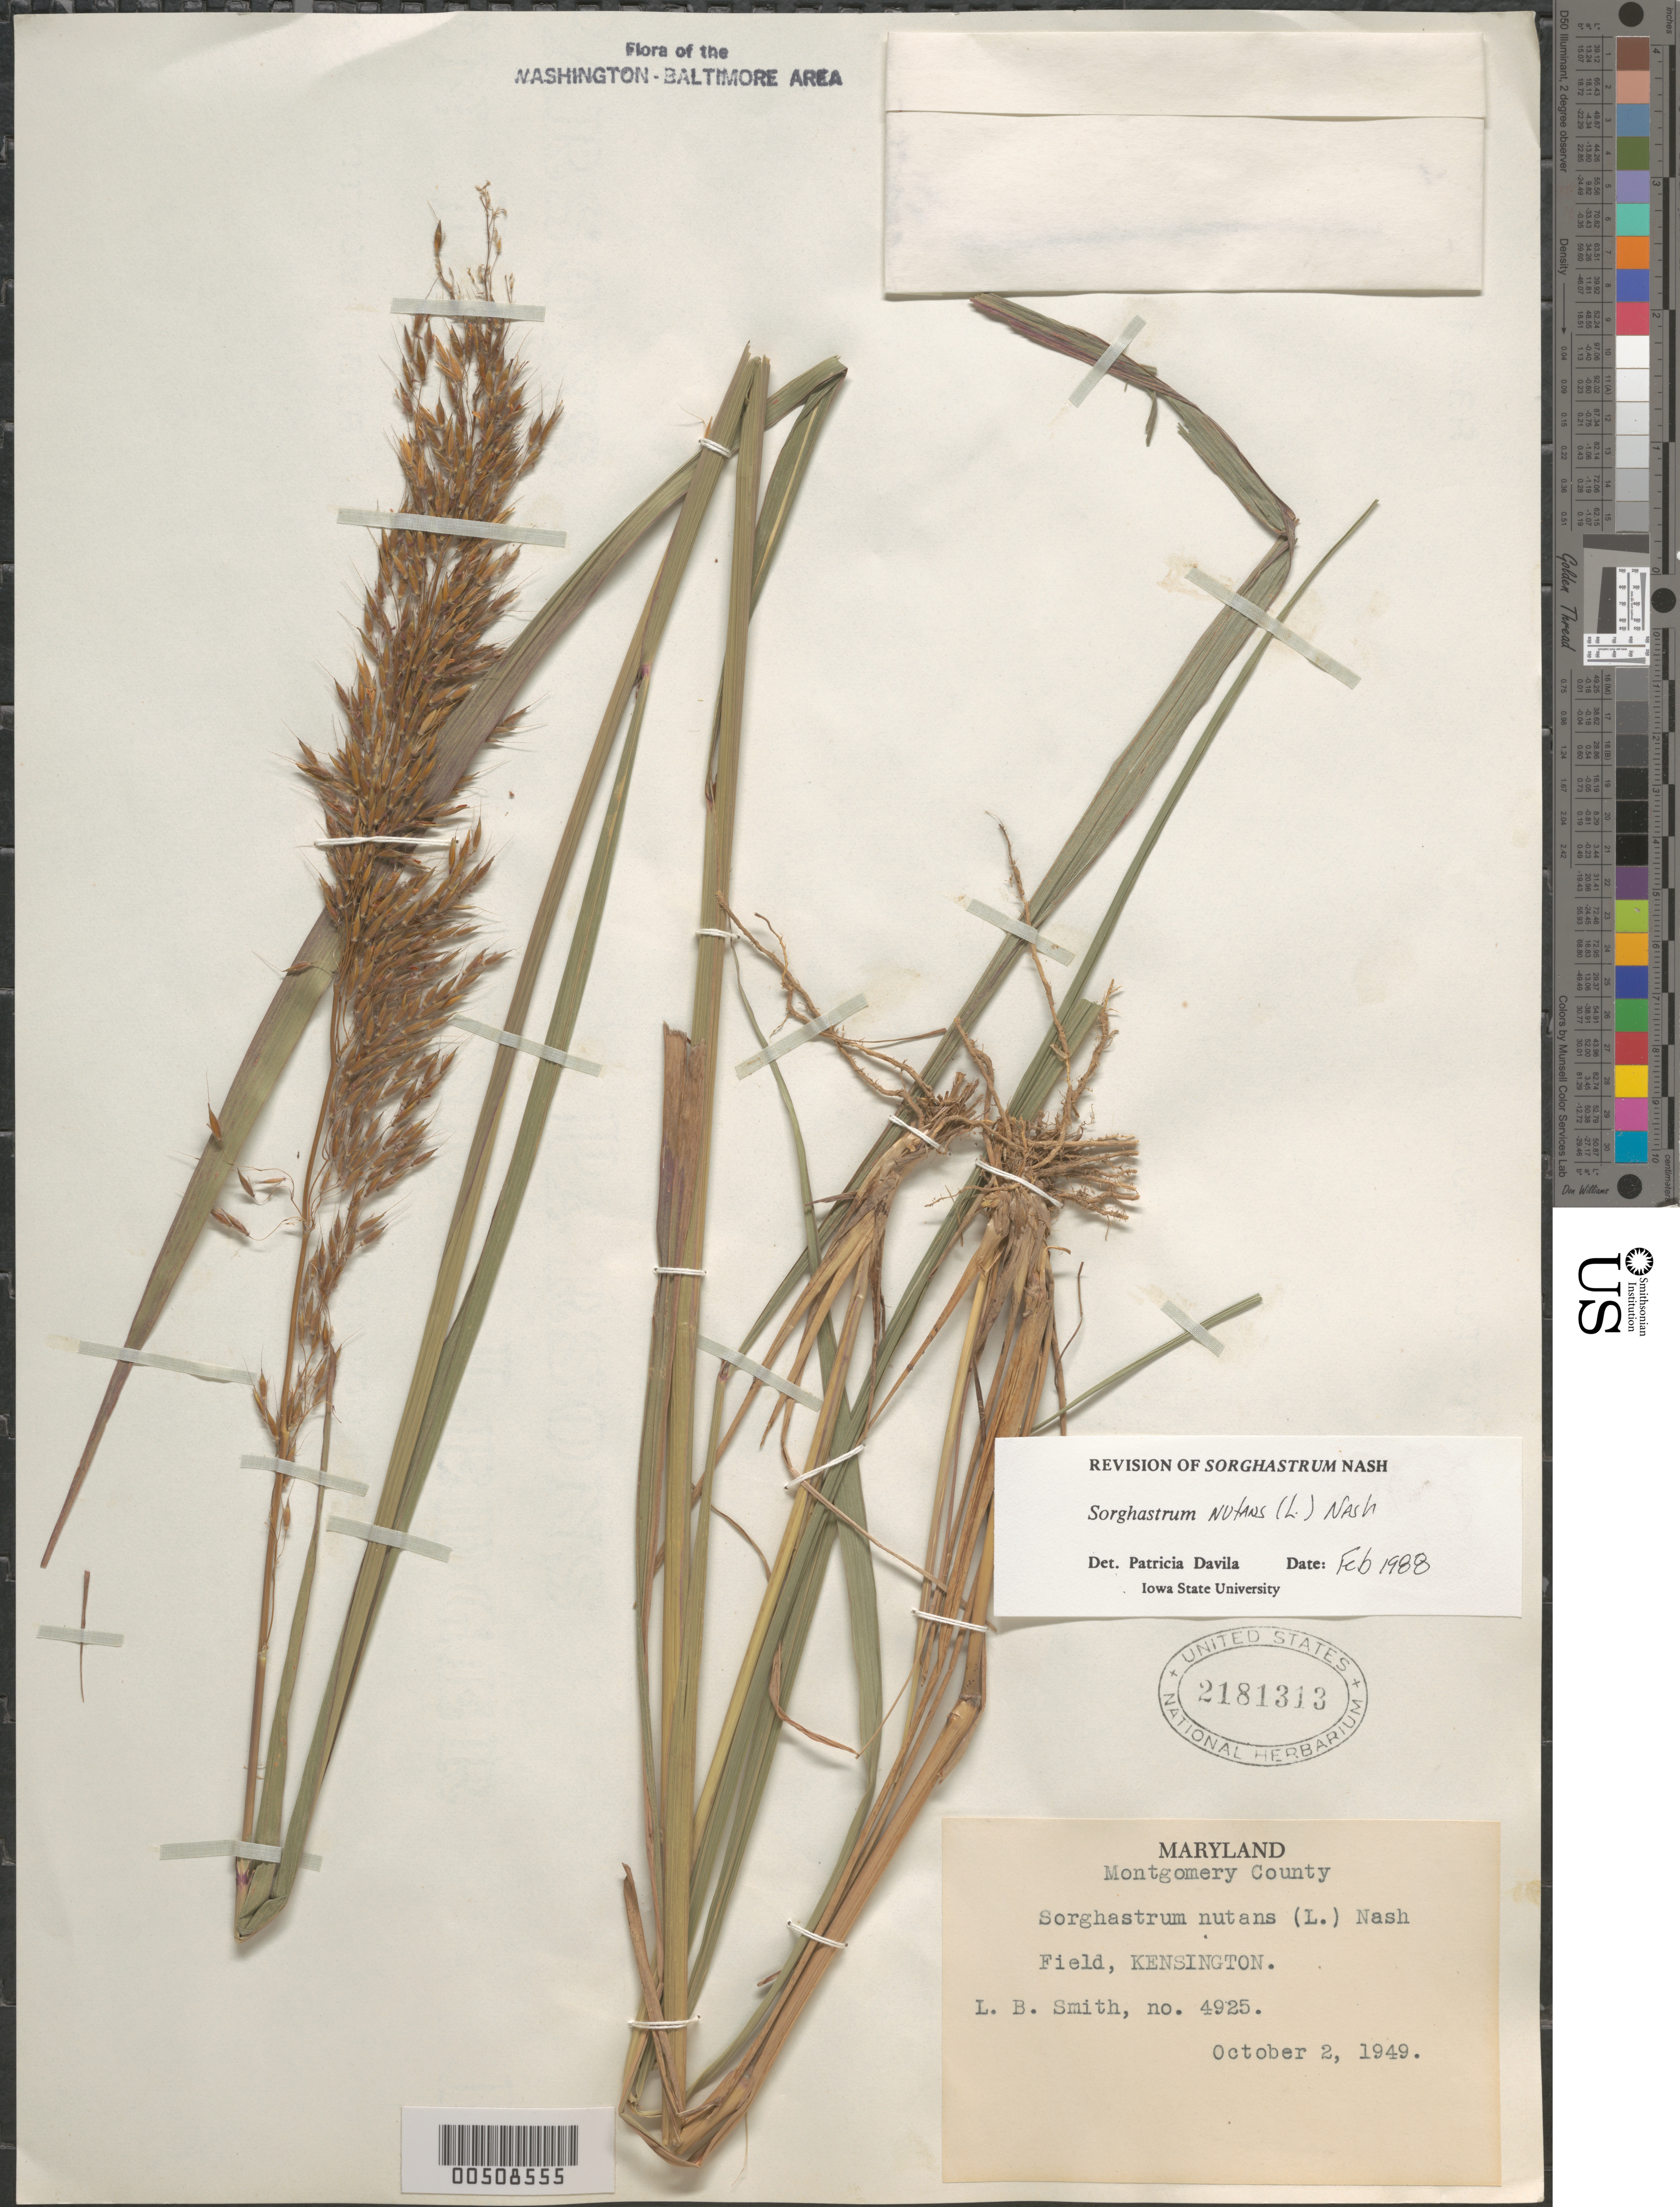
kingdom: Plantae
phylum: Tracheophyta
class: Liliopsida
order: Poales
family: Poaceae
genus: Sorghastrum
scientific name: Sorghastrum nutans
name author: (L.) Nash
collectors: L. Smith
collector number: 4925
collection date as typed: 02 Oct 1949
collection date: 1949-10-02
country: United States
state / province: Maryland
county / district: Montgomery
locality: Kensington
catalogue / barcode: US 2181313